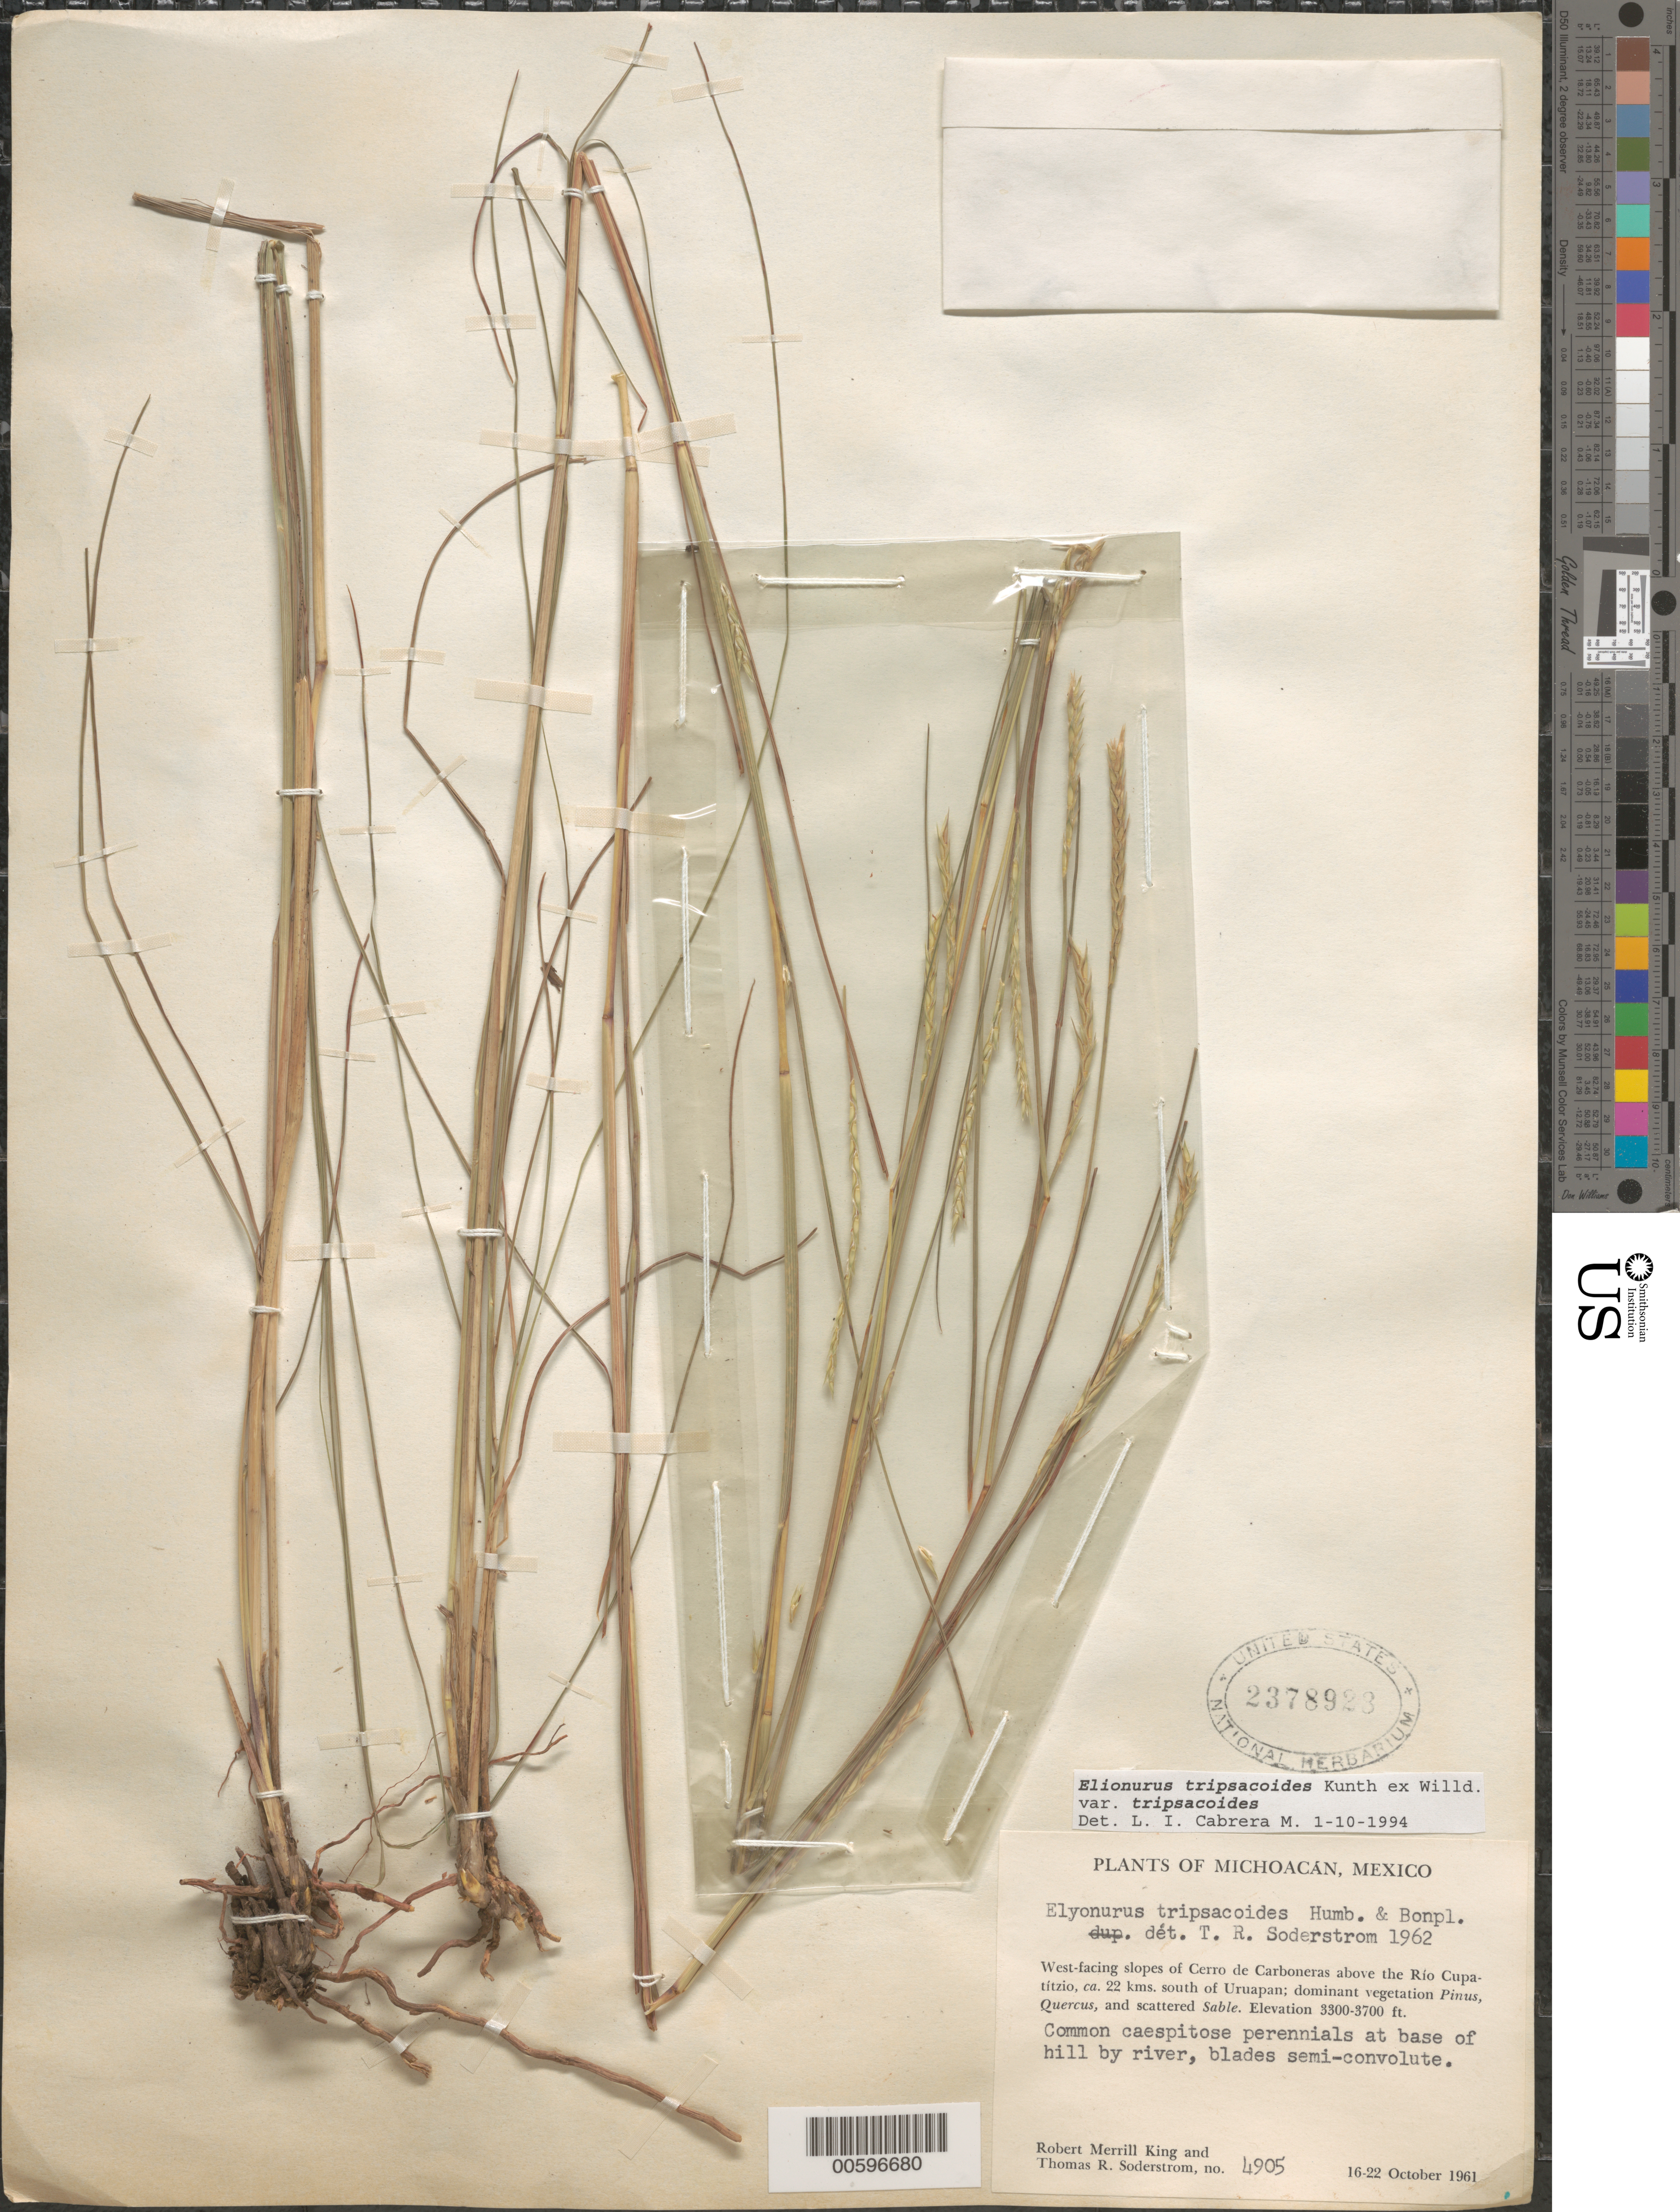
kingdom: Plantae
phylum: Tracheophyta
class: Liliopsida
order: Poales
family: Poaceae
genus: Elionurus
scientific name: Elionurus tripsacoides var. tripsacoides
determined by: Cabrera M., L. I.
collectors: R. M. King & T. R. Soderstrom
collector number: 4905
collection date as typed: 16 Oct 1961 to 22 Oct 1961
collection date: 1961-10-16/1961-10-22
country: Mexico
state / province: Michoacán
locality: W-facing slopes of Cerro de Carboneras above the Rio Cupatftzio, ca. 22 km S of Uruapan.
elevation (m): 1006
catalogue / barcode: US 2378923